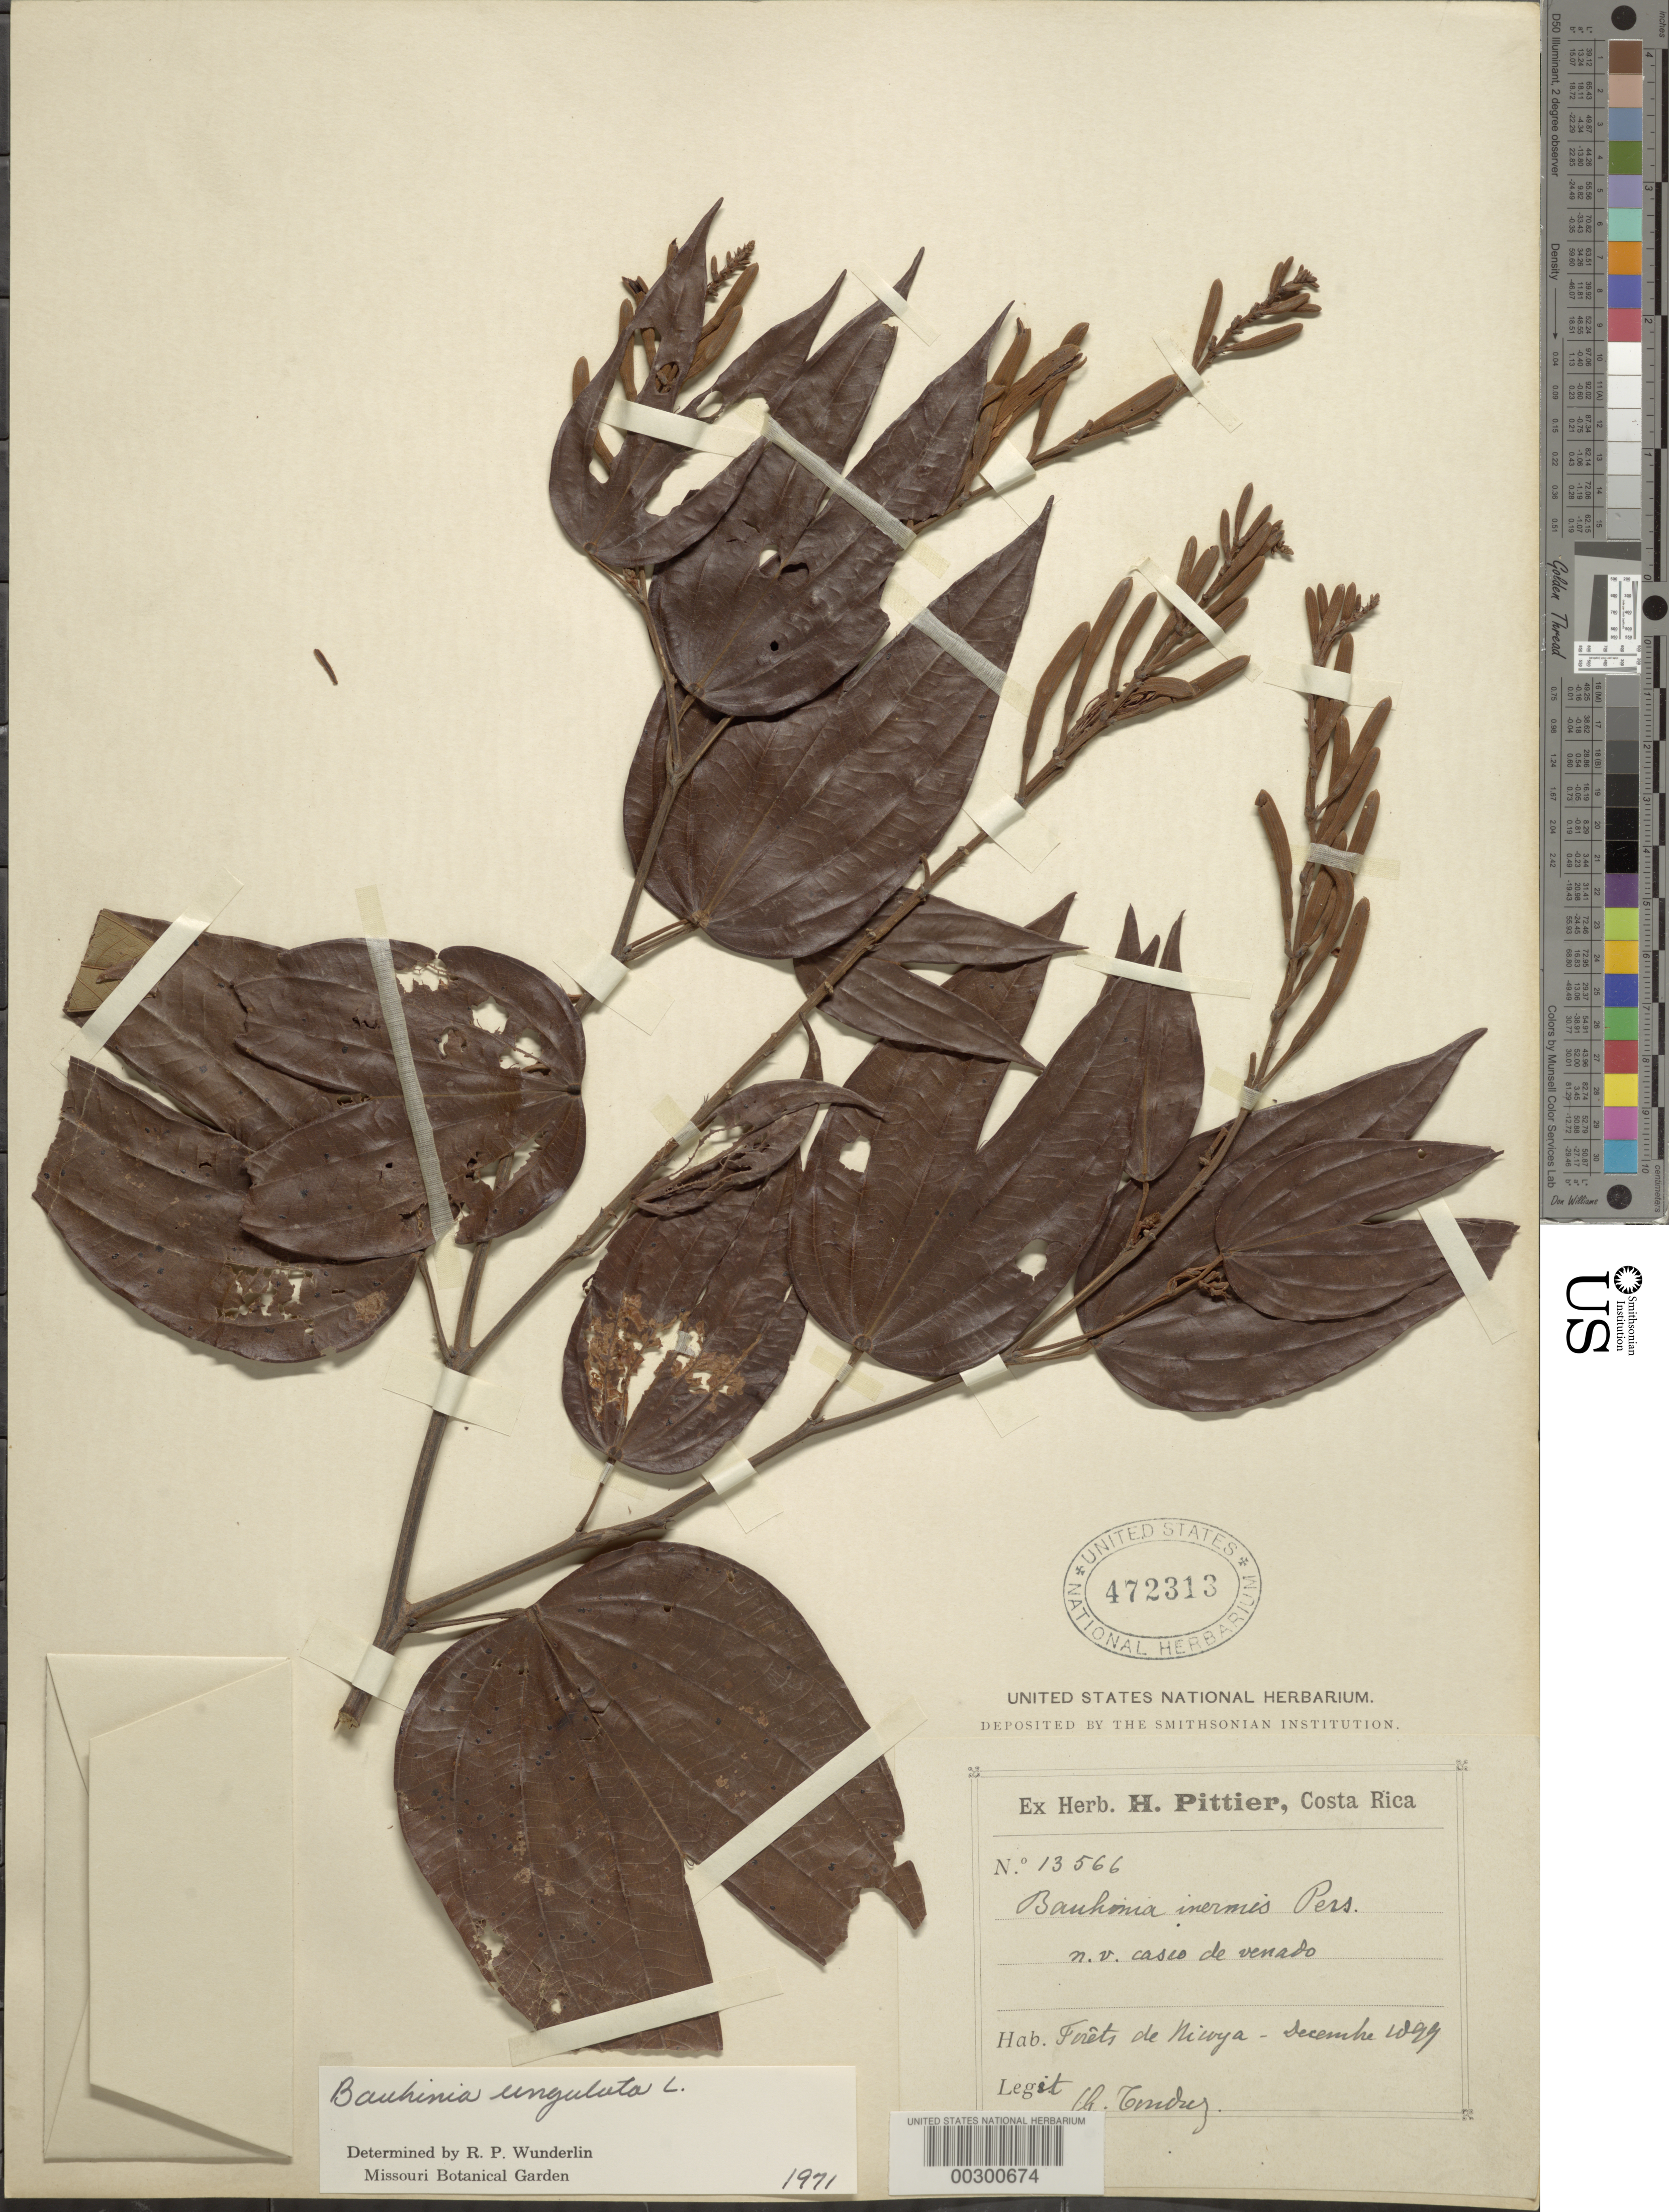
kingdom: Plantae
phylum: Tracheophyta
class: Magnoliopsida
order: Fabales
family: Fabaceae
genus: Bauhinia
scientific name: Bauhinia ungulata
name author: L.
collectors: A. Tonduz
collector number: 13566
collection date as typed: Dec 1899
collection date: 1899-12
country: Costa Rica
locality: Forest of Nicoya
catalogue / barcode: US 472313